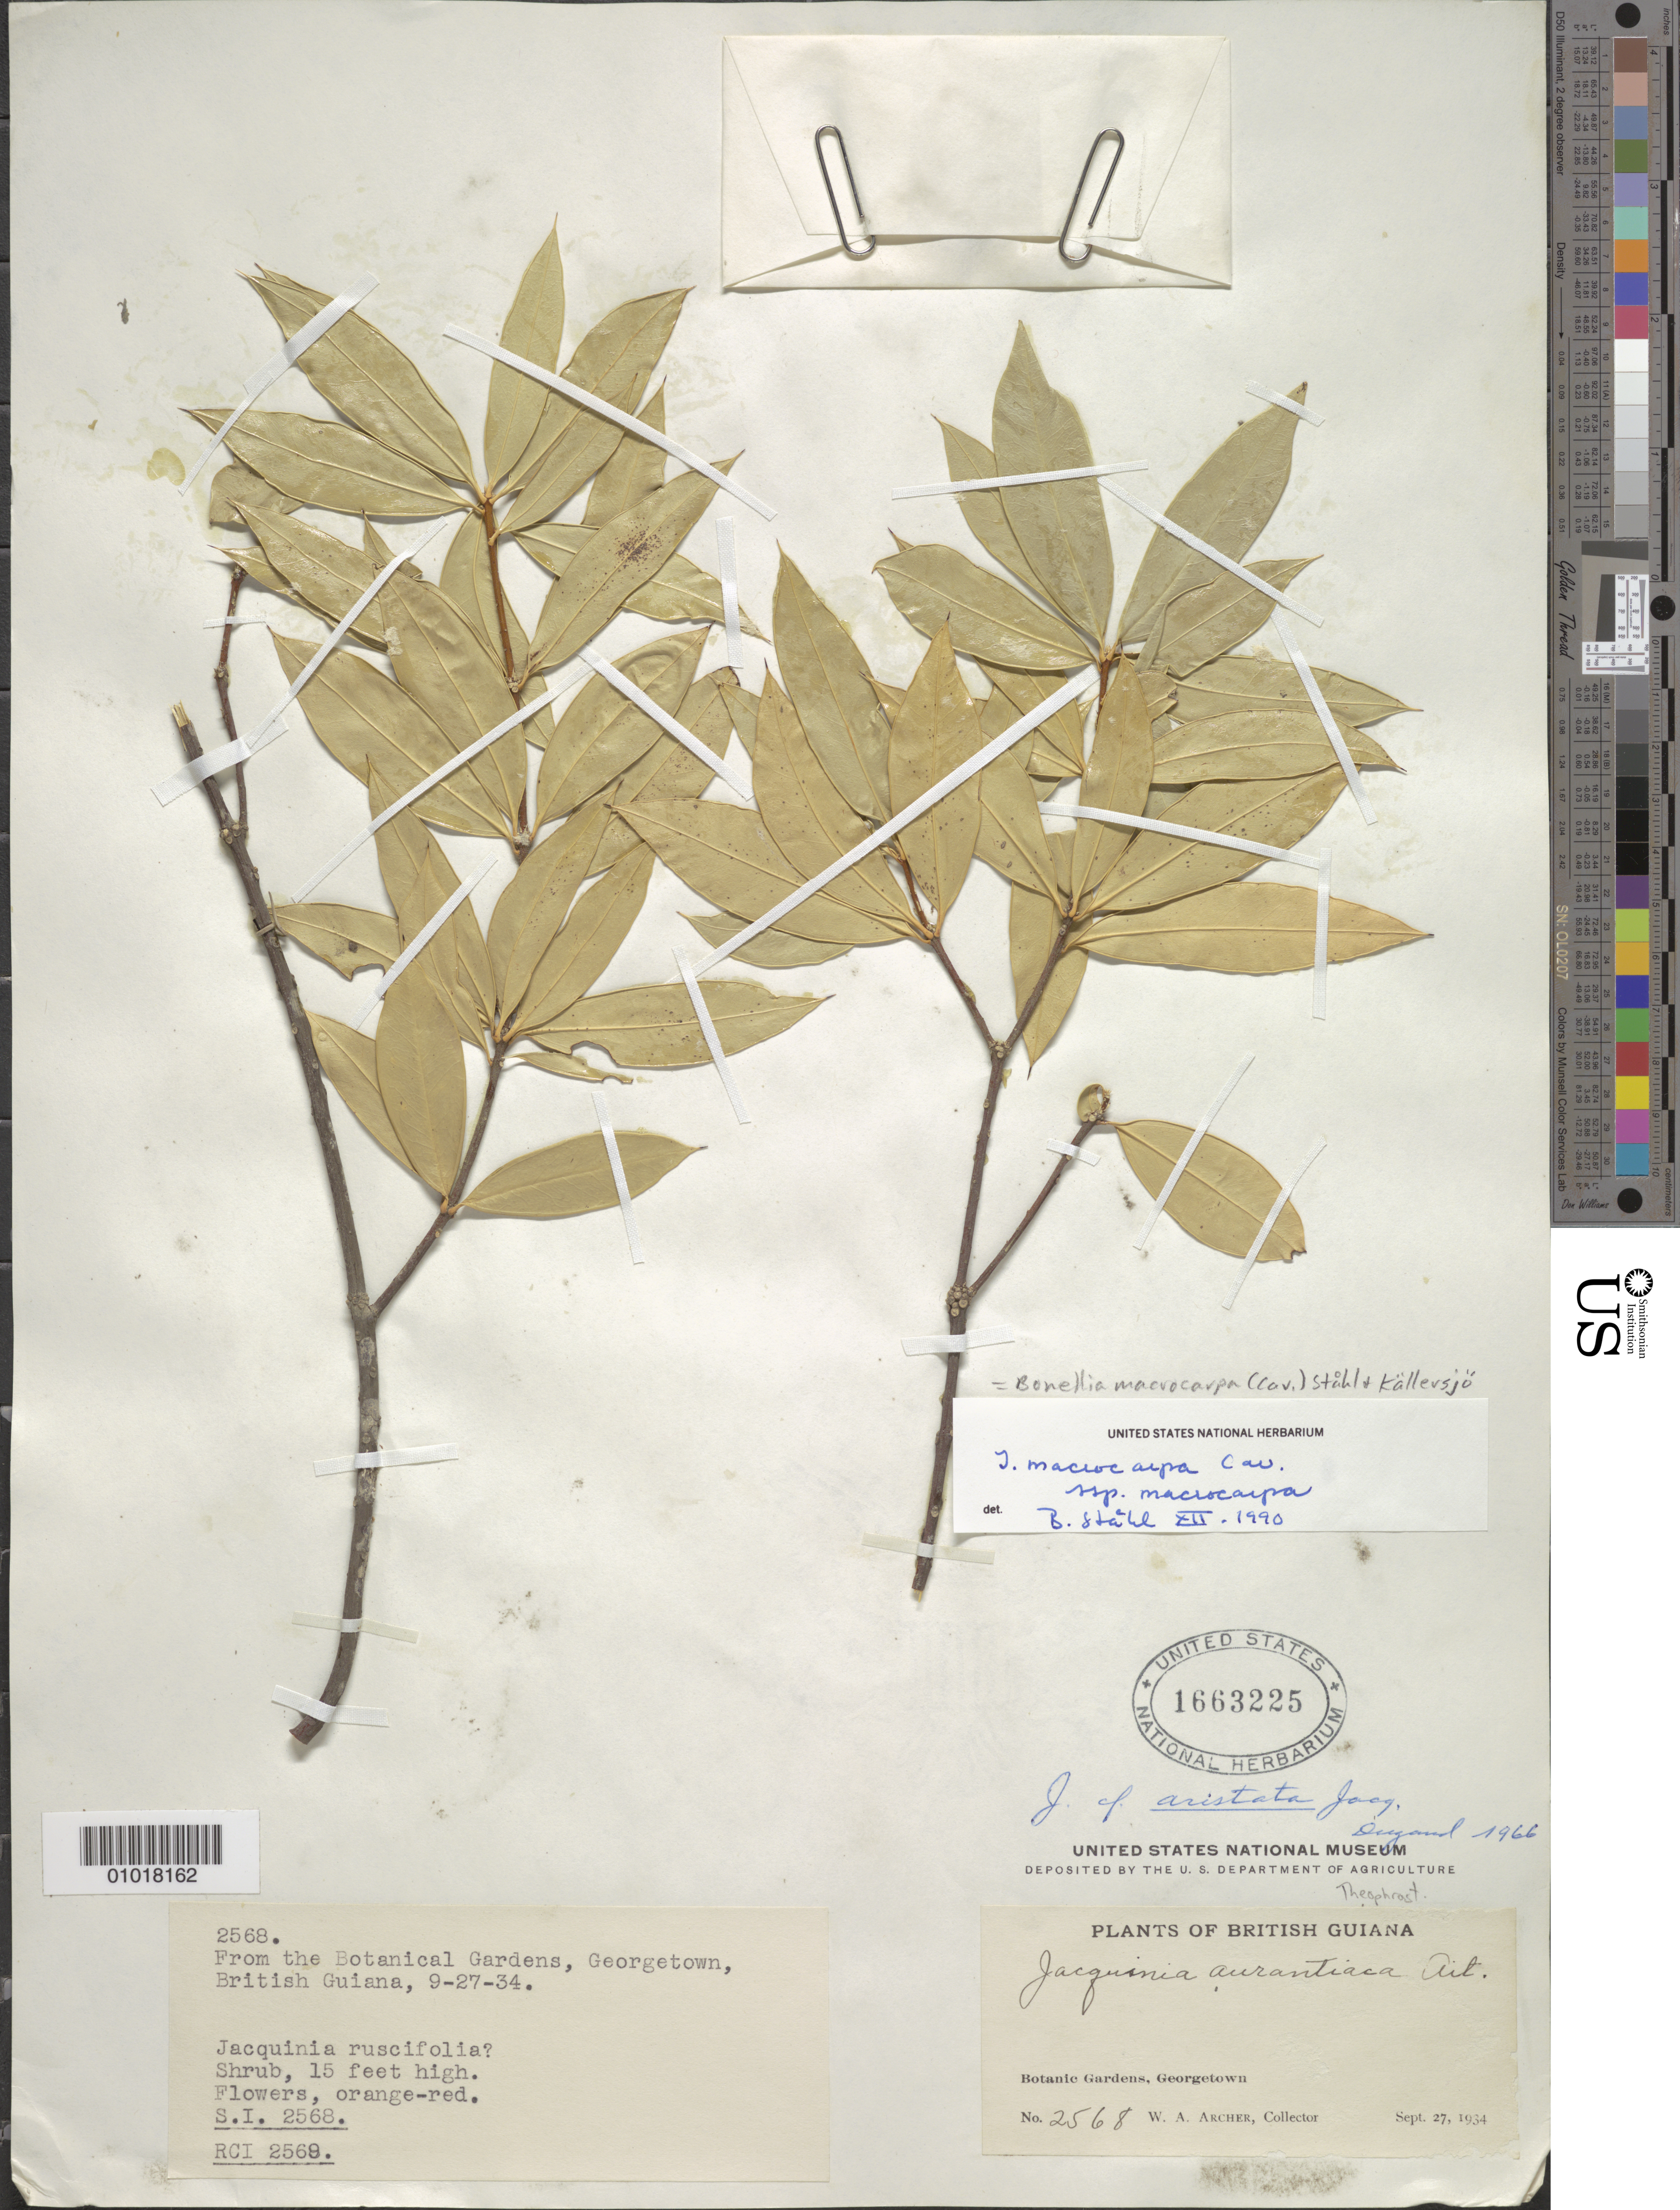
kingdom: Plantae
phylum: Tracheophyta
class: Magnoliopsida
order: Ericales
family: Primulaceae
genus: Bonellia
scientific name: Bonellia macrocarpa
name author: (Cav.) B. Ståhl & Källersjö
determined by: Ståhl, B.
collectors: W. A. Archer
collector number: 2568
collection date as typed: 27-Sep-34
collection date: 1934-09-27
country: Guyana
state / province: Demerara-Mahaica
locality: Georgetown, Botanic Gardens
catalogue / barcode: US 1663225